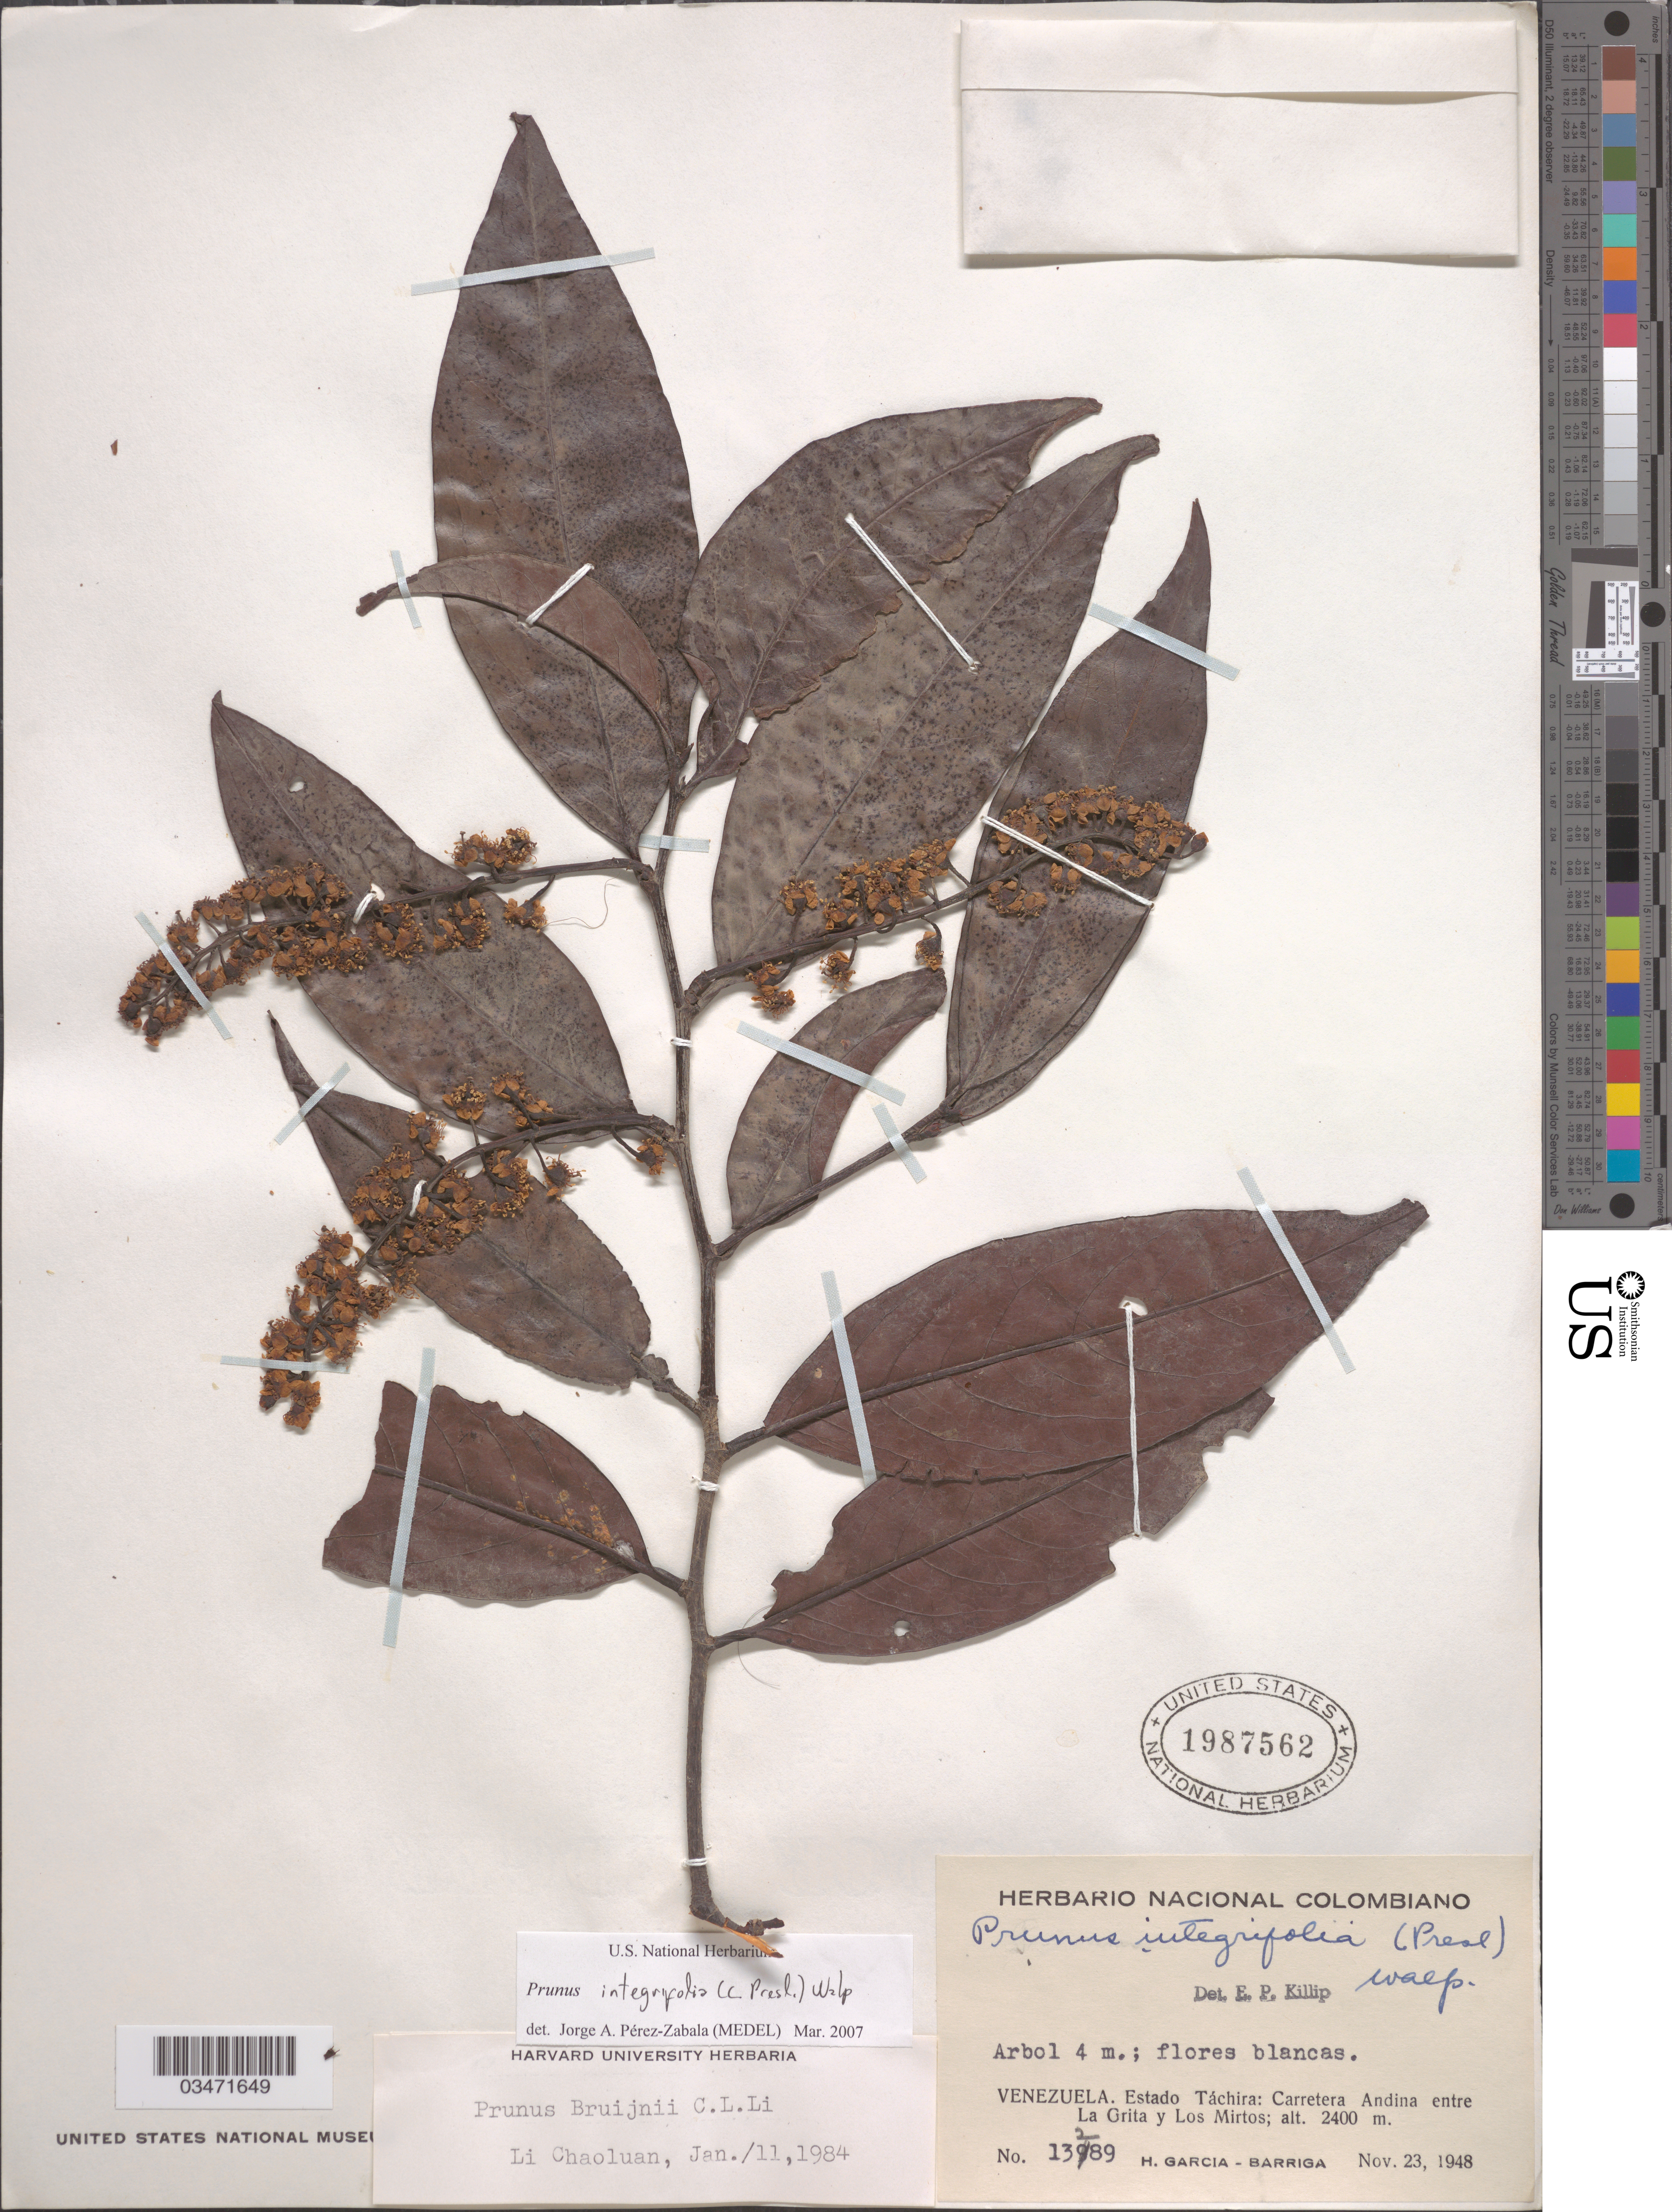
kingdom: Plantae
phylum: Tracheophyta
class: Magnoliopsida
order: Rosales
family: Rosaceae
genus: Prunus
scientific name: Prunus integrifolia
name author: (C. Presl) Walp.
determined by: Pérez-Zabala, Jorge A.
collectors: H. García Barriga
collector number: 13289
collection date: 1948-11-23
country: Venezuela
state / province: Tachira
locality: Carretera Andina entre La Grita y Los Mirtos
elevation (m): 2400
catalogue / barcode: US 1987562